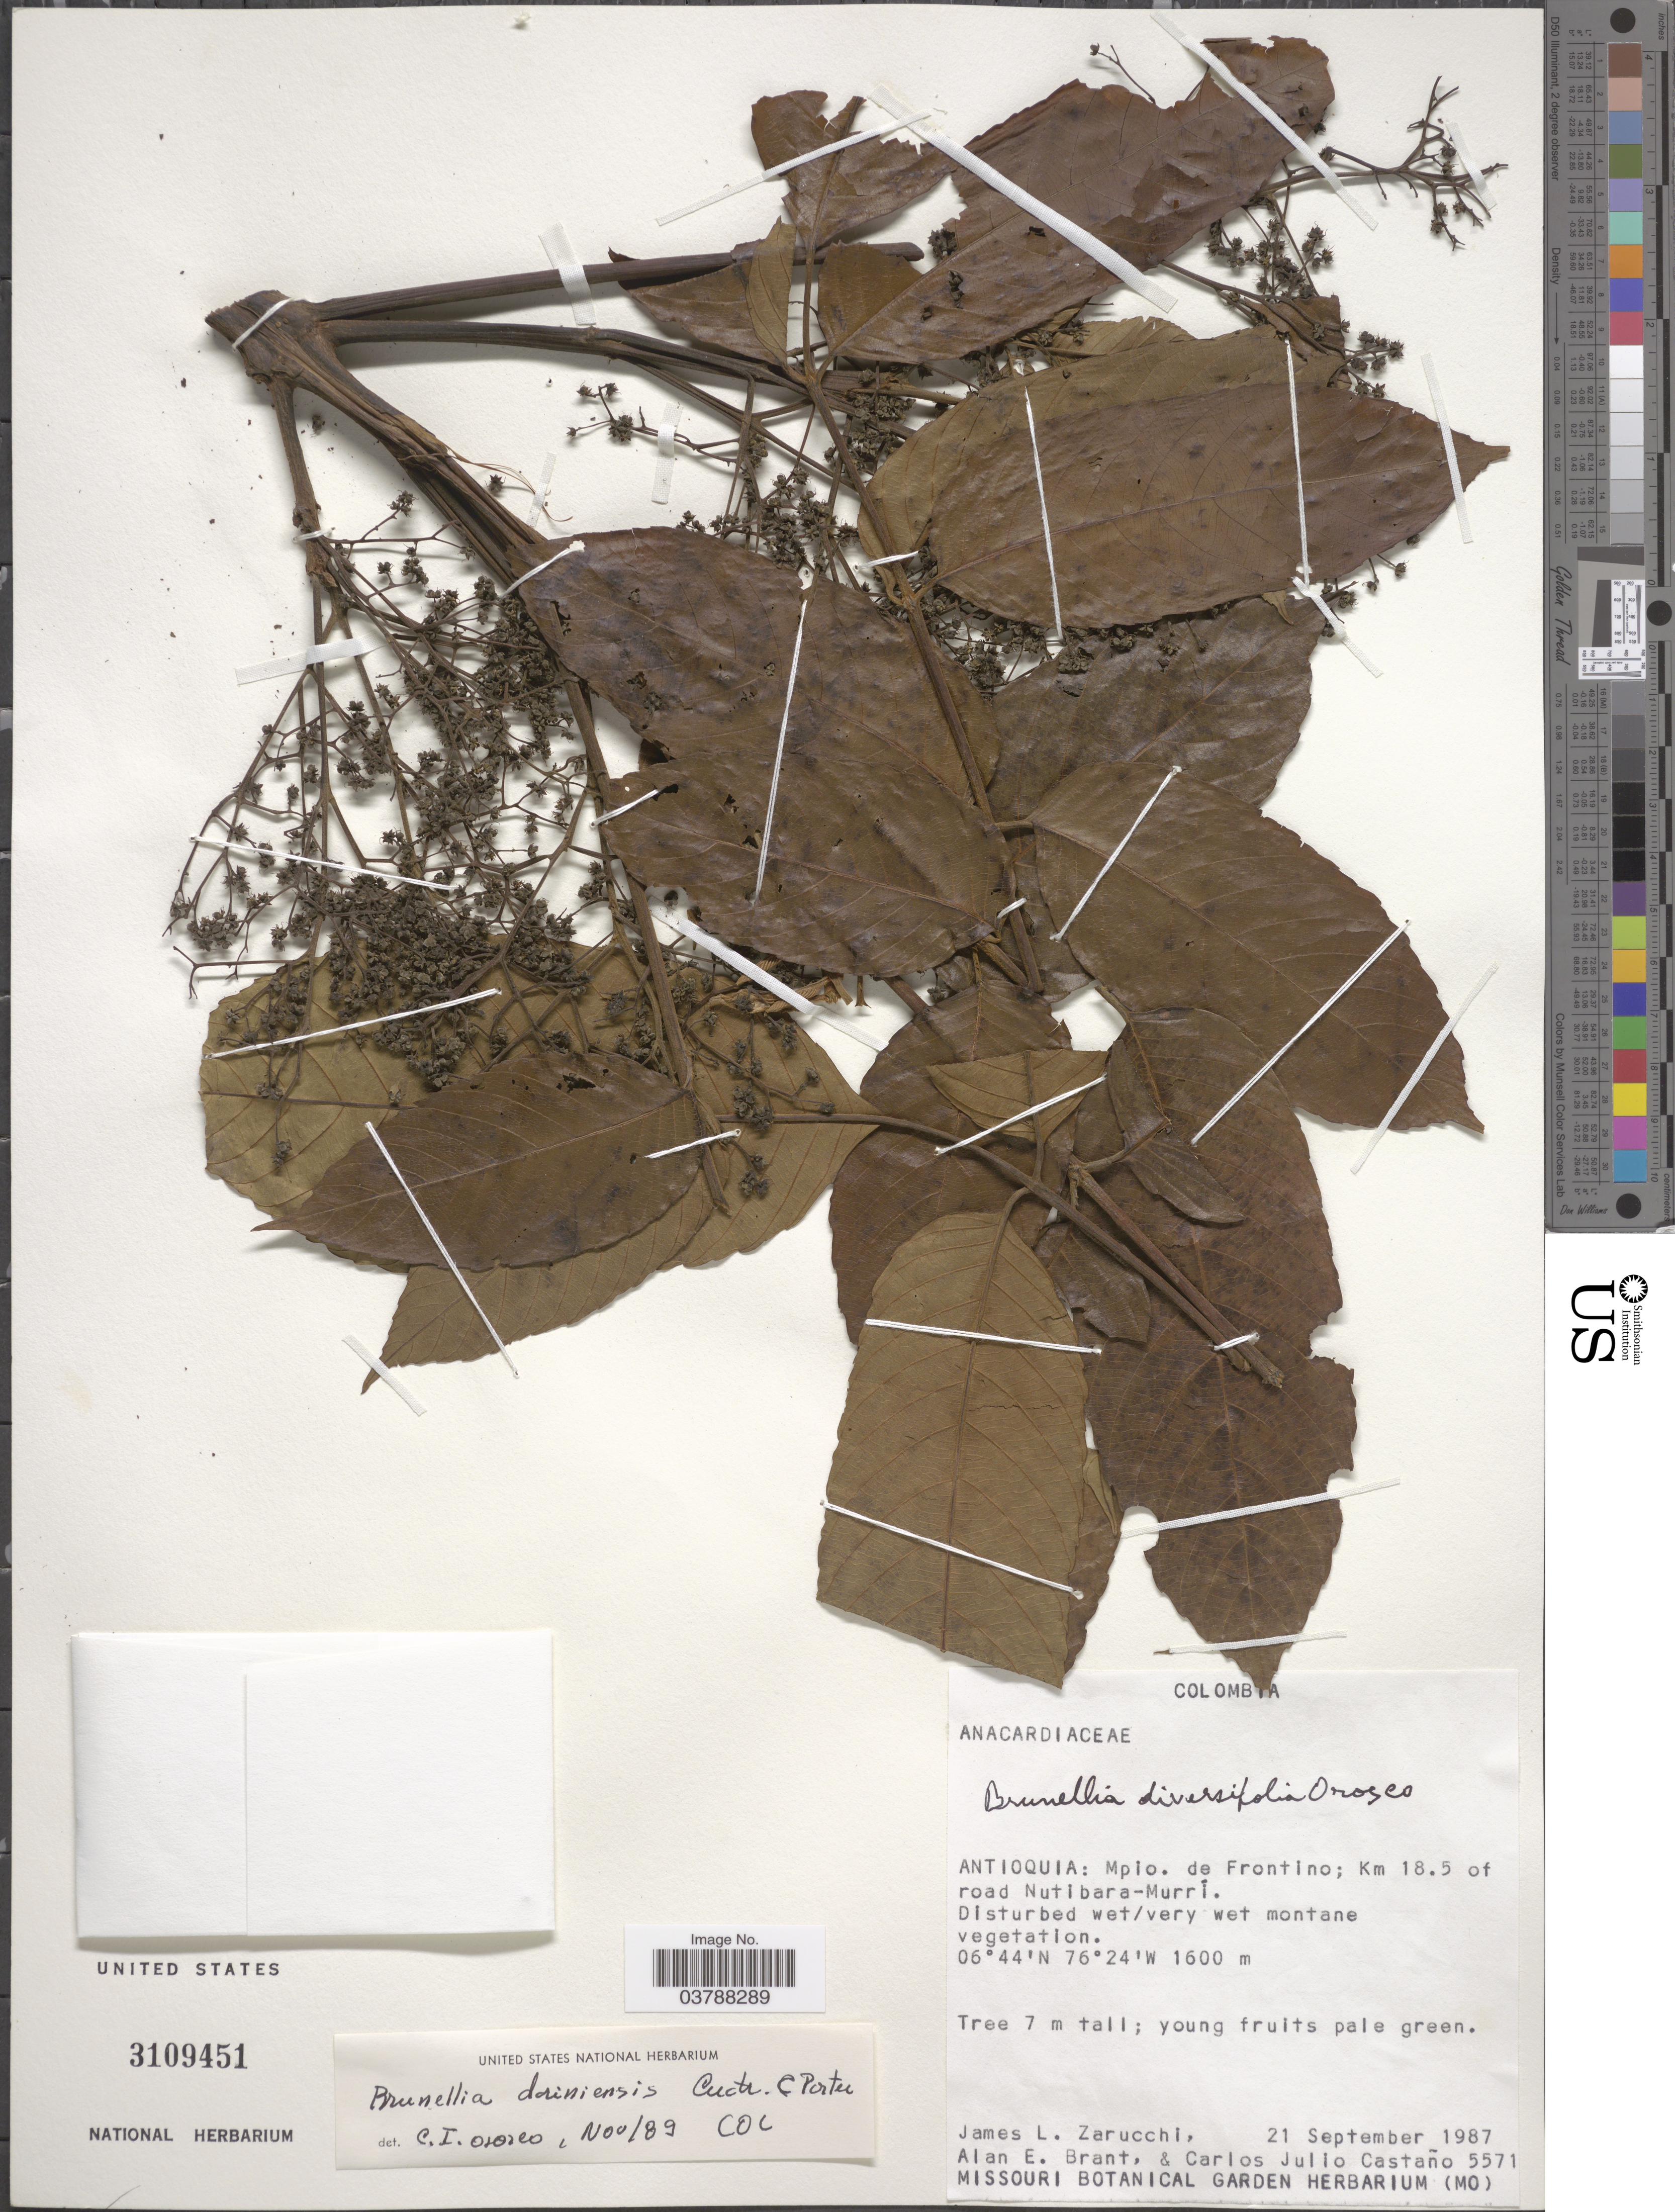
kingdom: Plantae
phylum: Tracheophyta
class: Magnoliopsida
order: Oxalidales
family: Brunelliaceae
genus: Brunellia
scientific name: Brunellia darienensis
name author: Cuatrec. & D.M. Porter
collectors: J. L. Zarucchi, A. Brant & C. Castaño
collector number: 5571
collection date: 1987-09-21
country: Colombia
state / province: Antioquia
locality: Mpio. de Frontino; Km 18.5 of road Nutibara-Murri.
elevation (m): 1600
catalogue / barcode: US 3109451